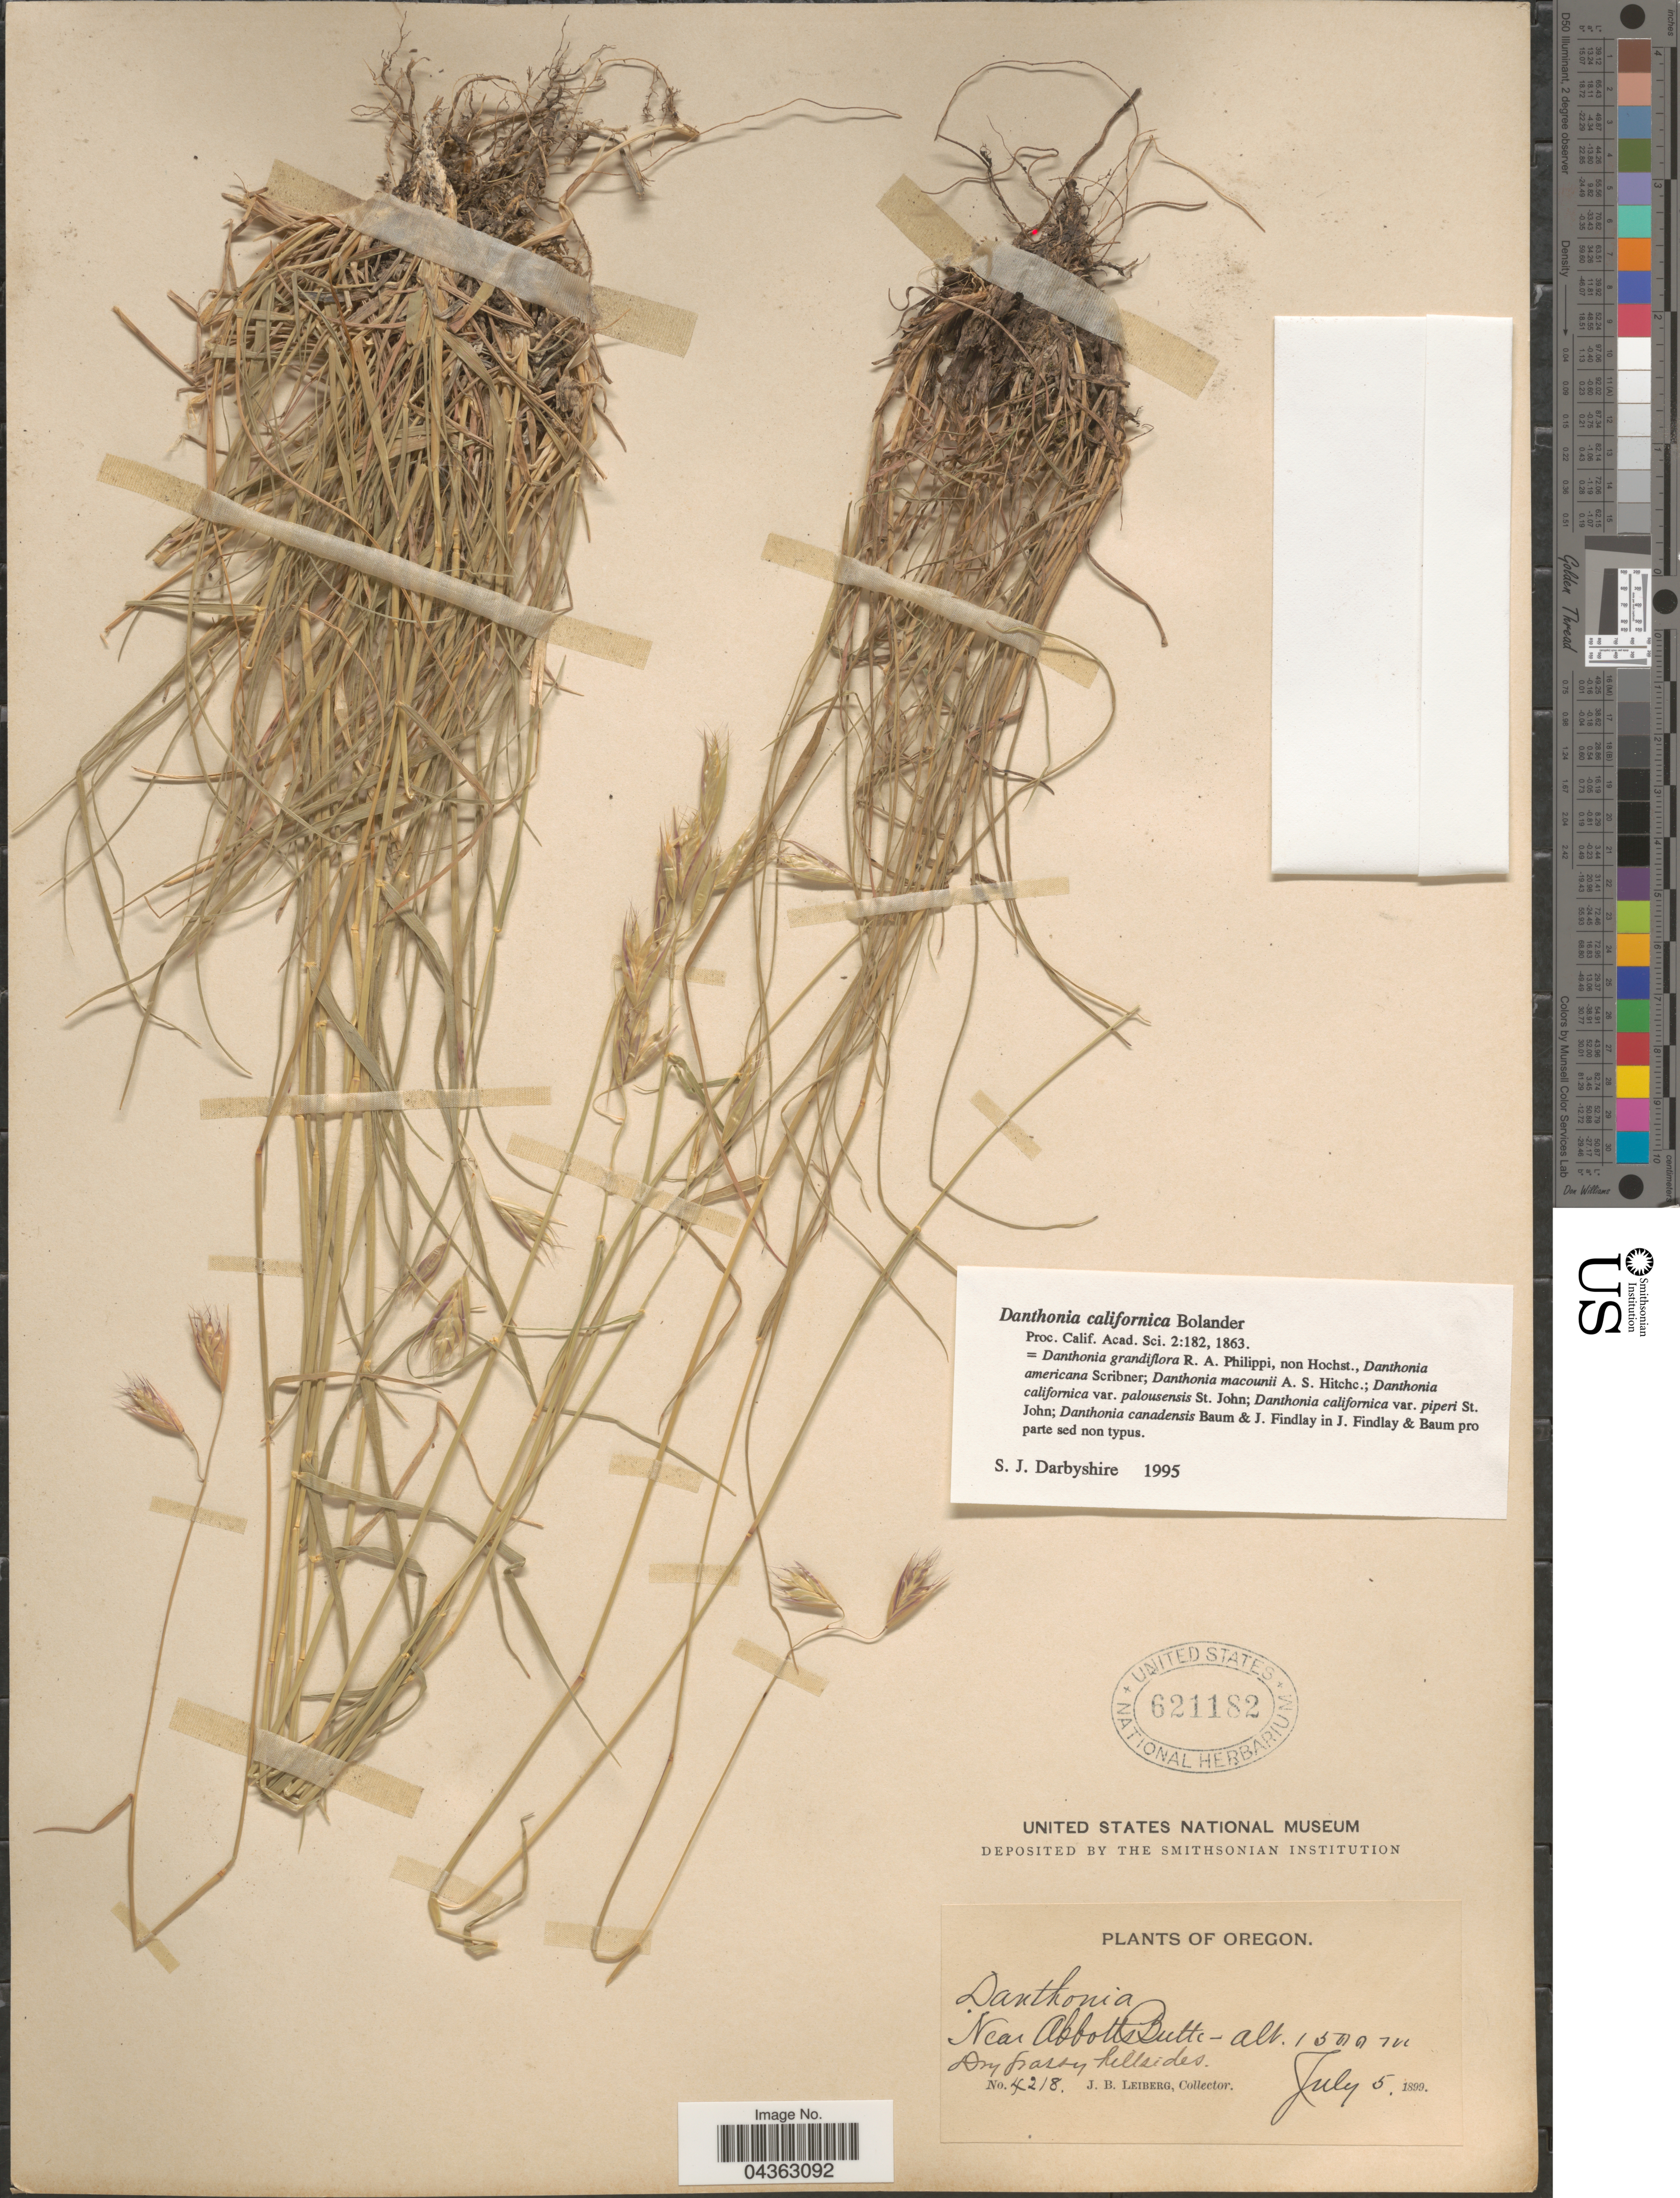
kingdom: Plantae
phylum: Tracheophyta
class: Liliopsida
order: Poales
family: Poaceae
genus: Danthonia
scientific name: Danthonia californica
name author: Bol.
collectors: J. B. Leiberg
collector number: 4218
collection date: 1899-07-05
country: United States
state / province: Oregon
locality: Near Abbotts Butte. Dry grassy hillsides.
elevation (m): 1500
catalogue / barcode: US 621182